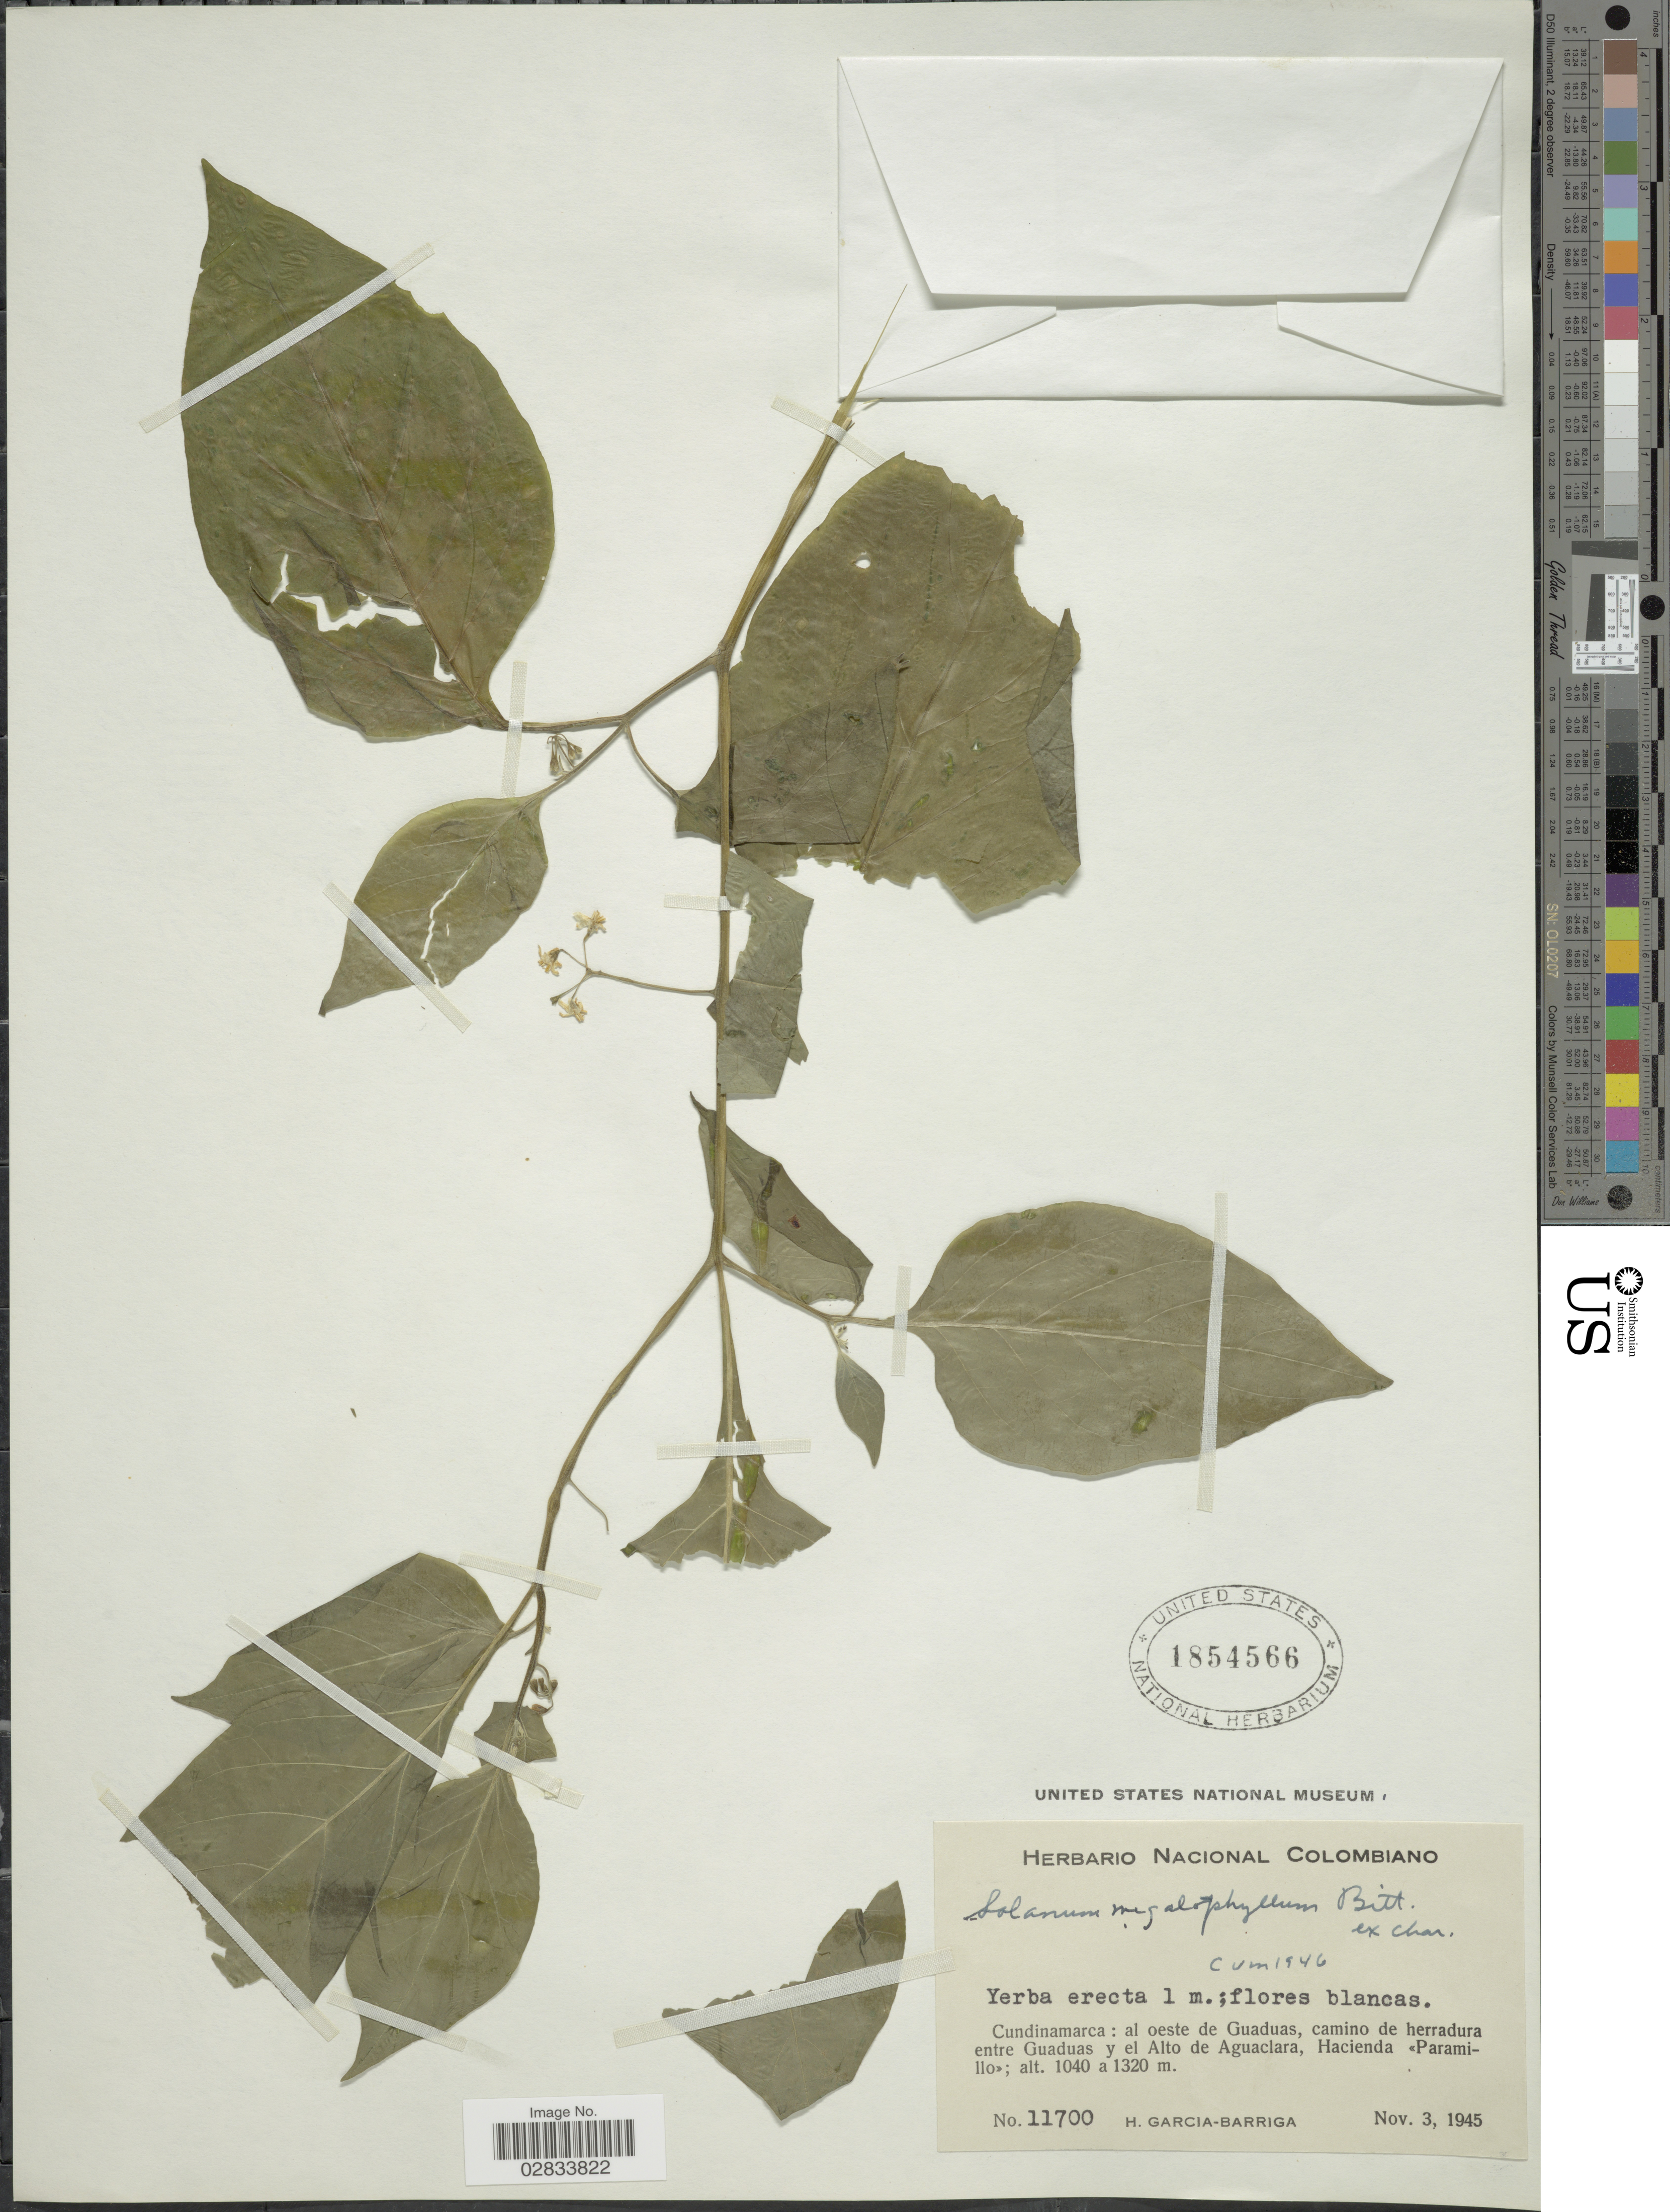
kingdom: Plantae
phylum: Tracheophyta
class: Magnoliopsida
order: Solanales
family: Solanaceae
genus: Solanum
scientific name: Solanum megalophyllum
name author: Bitter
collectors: H. García Barriga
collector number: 11700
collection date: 1945-11-03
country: Colombia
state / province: Cundinamarca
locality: Cundinamarca: al oeste de Guadas, camino de herradura entre Guadas y el Alto de Aguaclara, Hacienda «Paramillo››.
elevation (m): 1040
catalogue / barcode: US 1854566